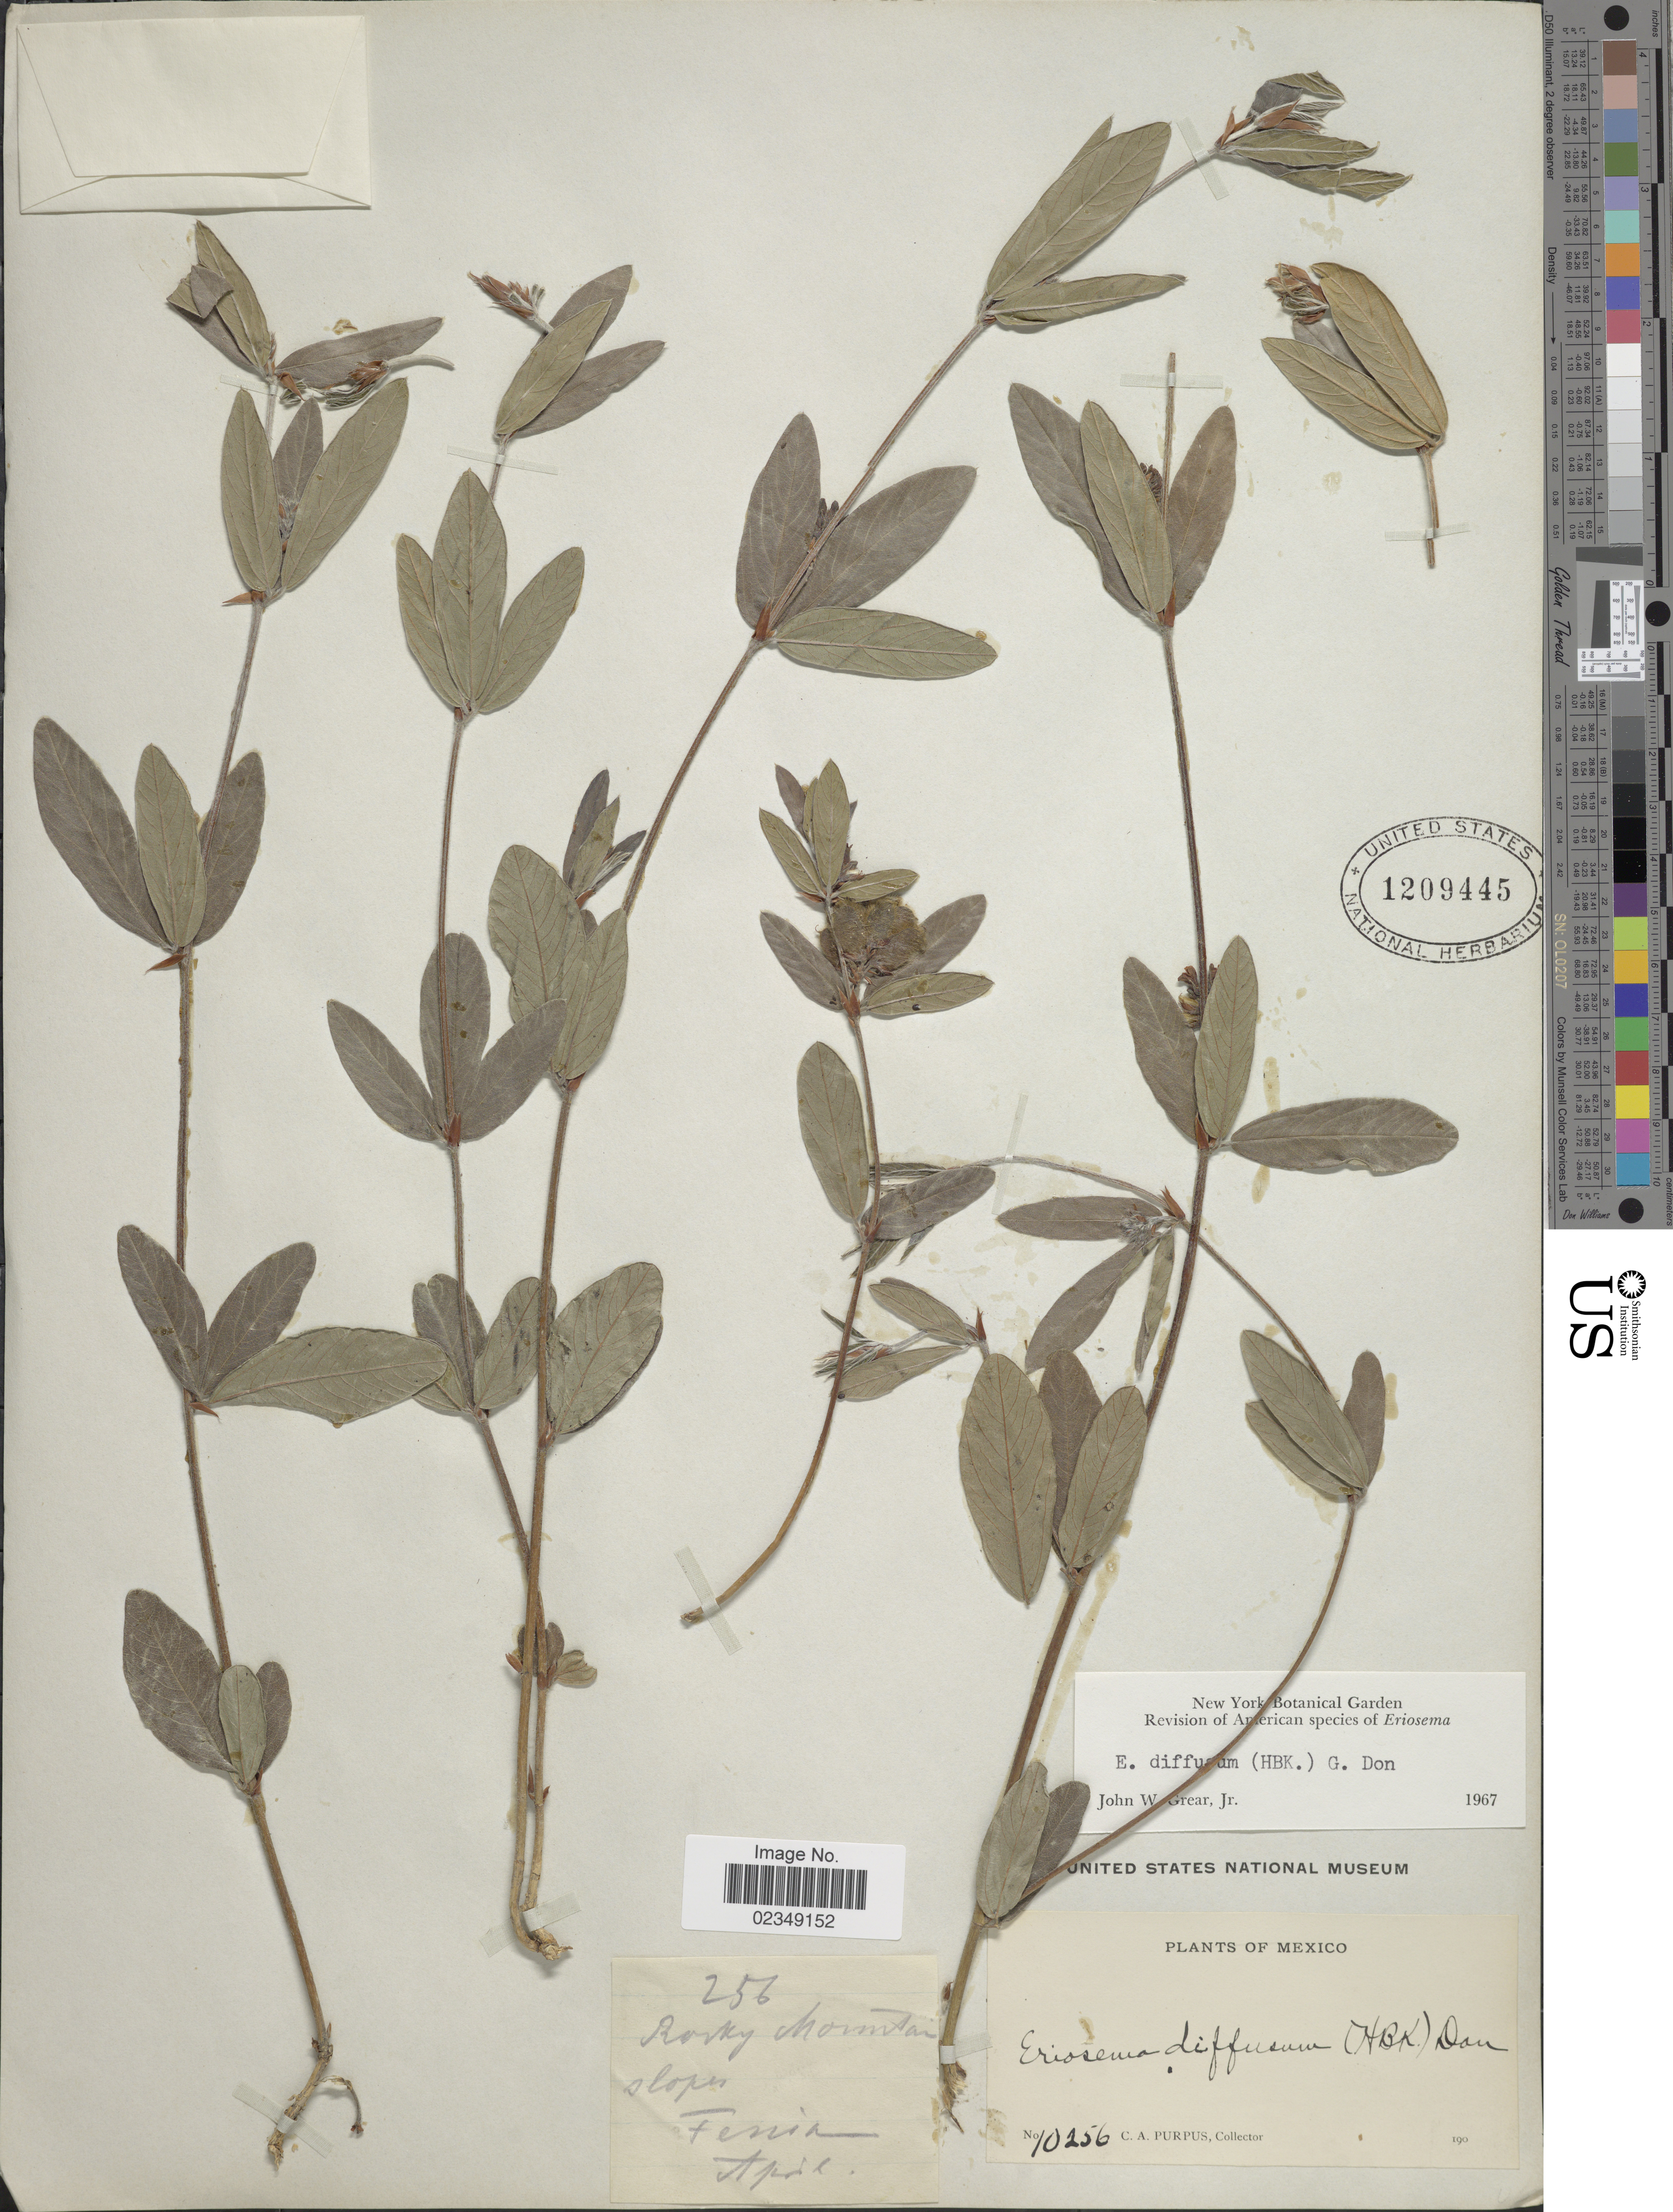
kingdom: Plantae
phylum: Tracheophyta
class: Magnoliopsida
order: Fabales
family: Fabaceae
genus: Eriosema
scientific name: Eriosema diffusum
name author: (Kunth) G. Don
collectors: C. A. Purpus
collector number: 10256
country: Mexico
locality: Rocky Mountain slopes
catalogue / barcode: US 1209445